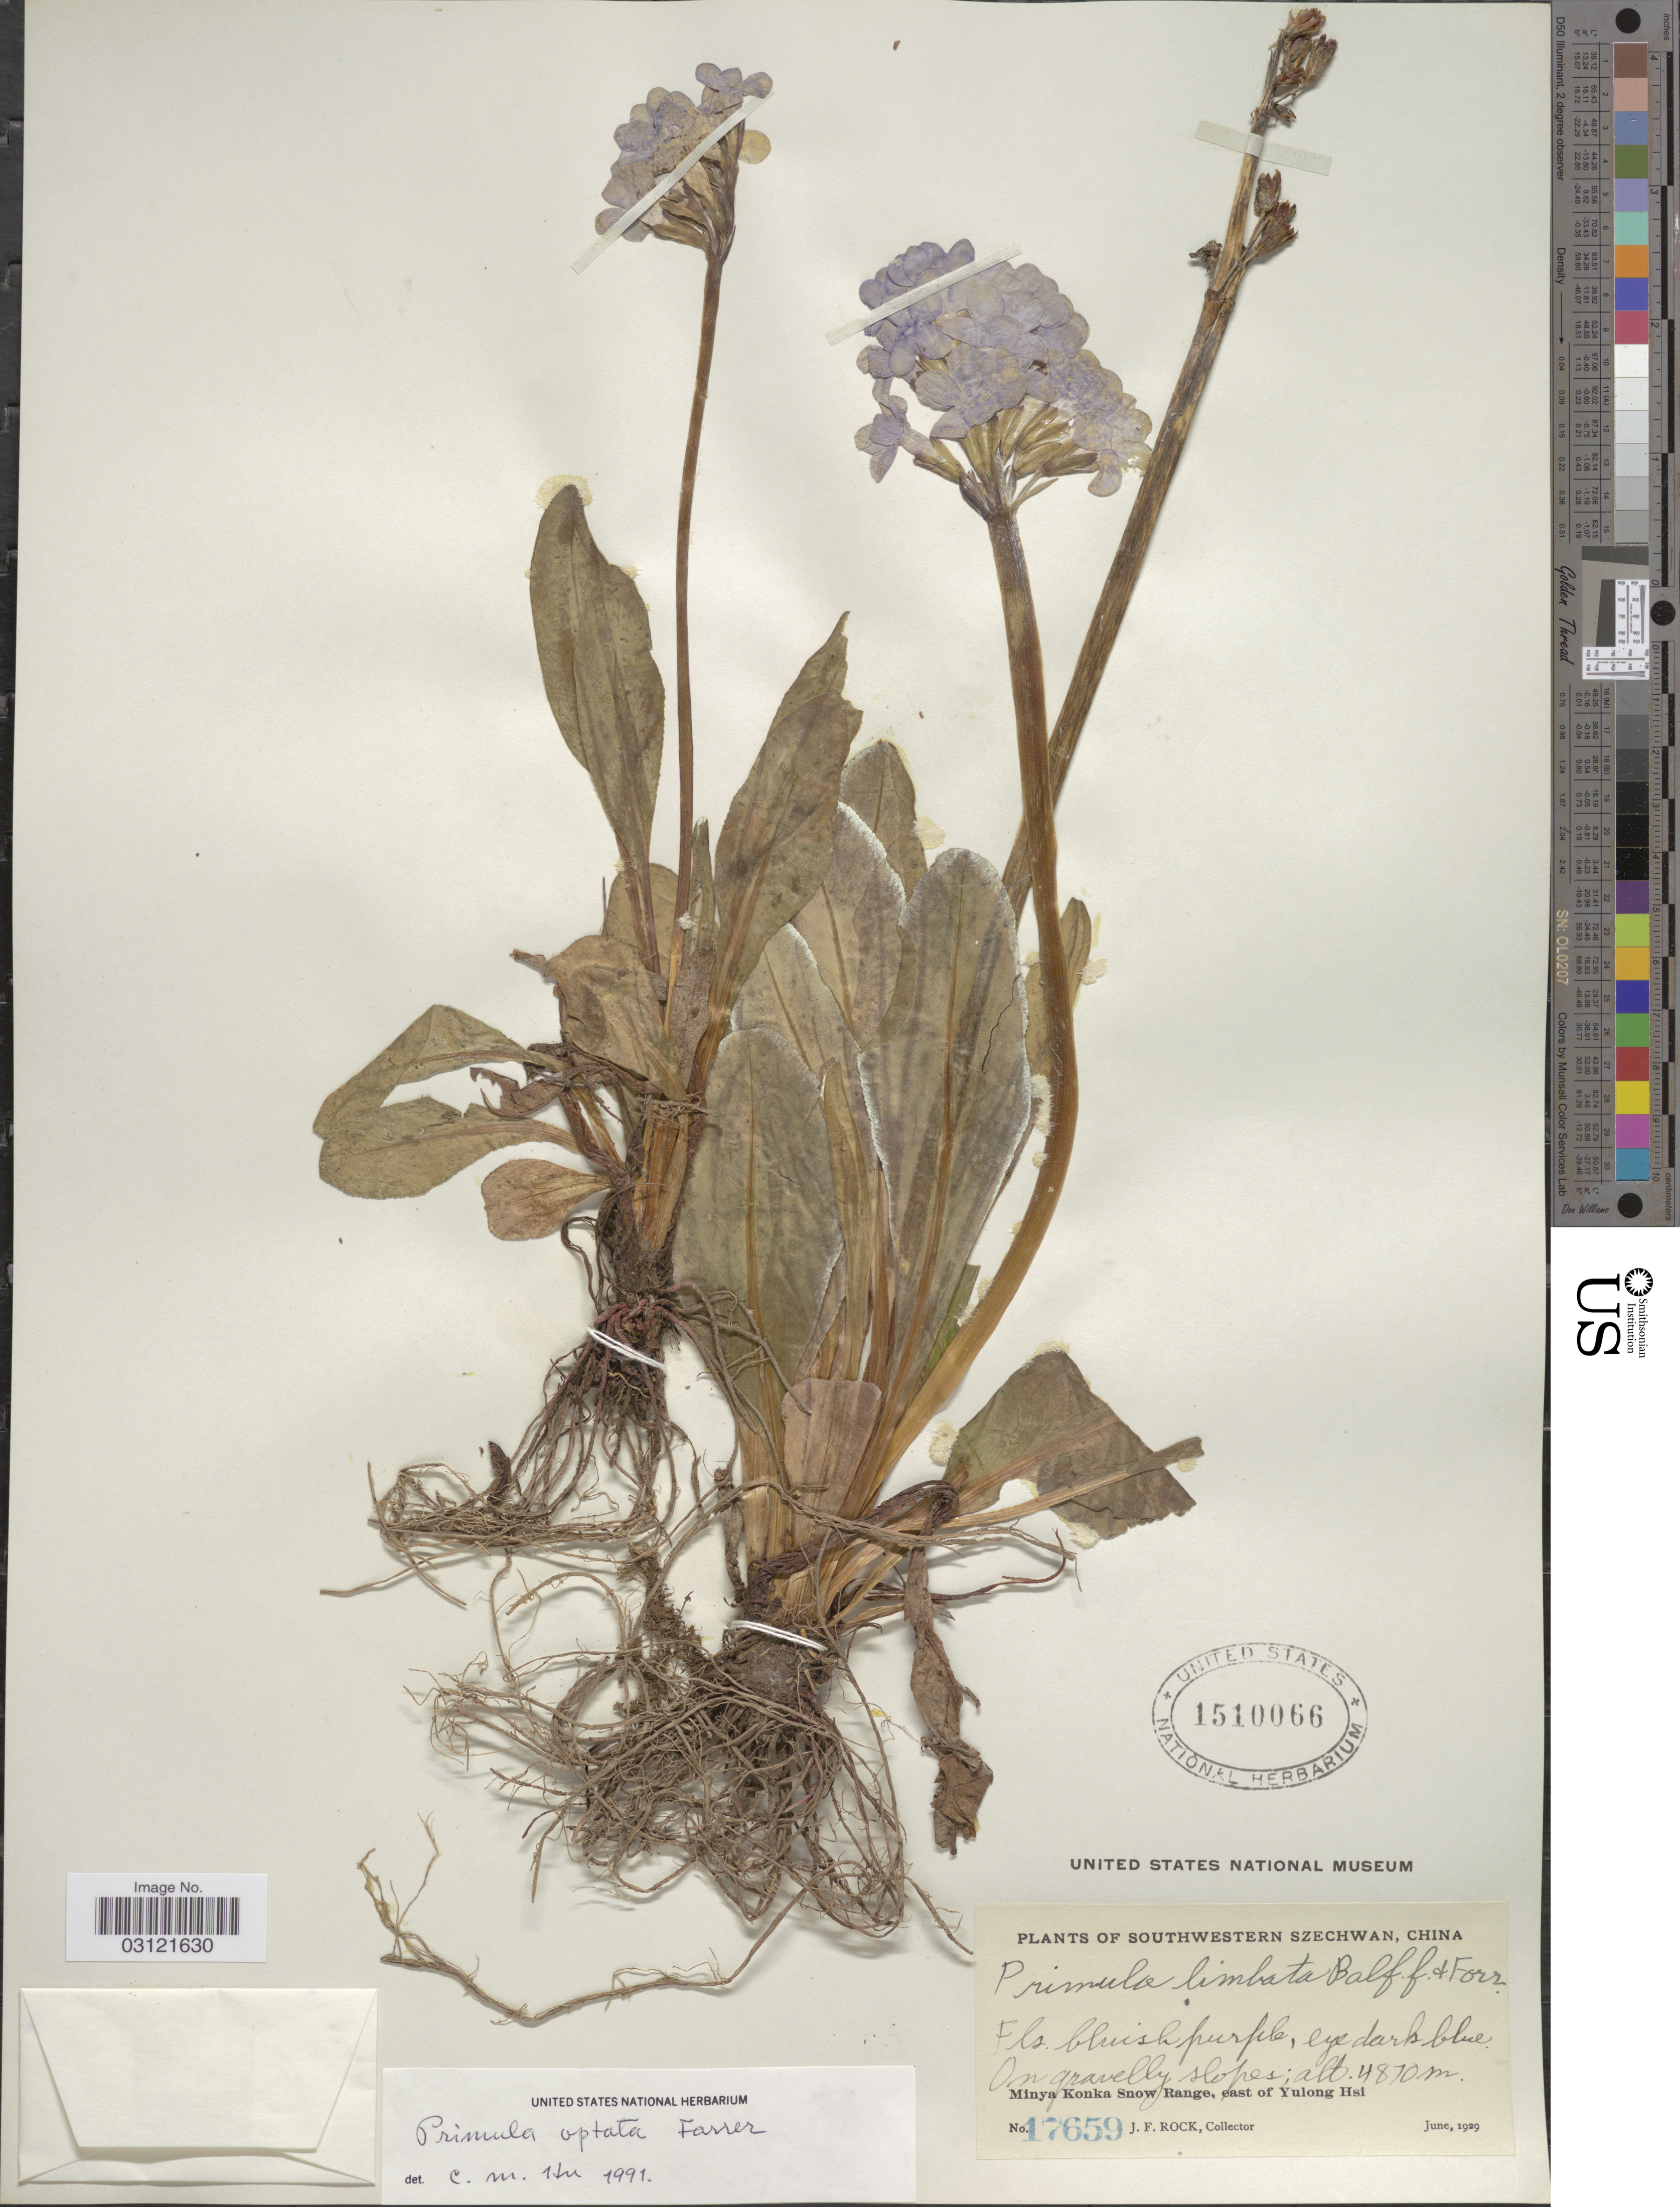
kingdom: Plantae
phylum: Tracheophyta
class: Magnoliopsida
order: Ericales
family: Primulaceae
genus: Primula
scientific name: Primula optata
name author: Farrer ex Balf. f.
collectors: J. Rock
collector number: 17659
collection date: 1929-06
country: China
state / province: Sichuan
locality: Southwestern Szechwan, Minya Konka Snow Range, east of Yulong Hsi.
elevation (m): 4870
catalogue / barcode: US 1510066